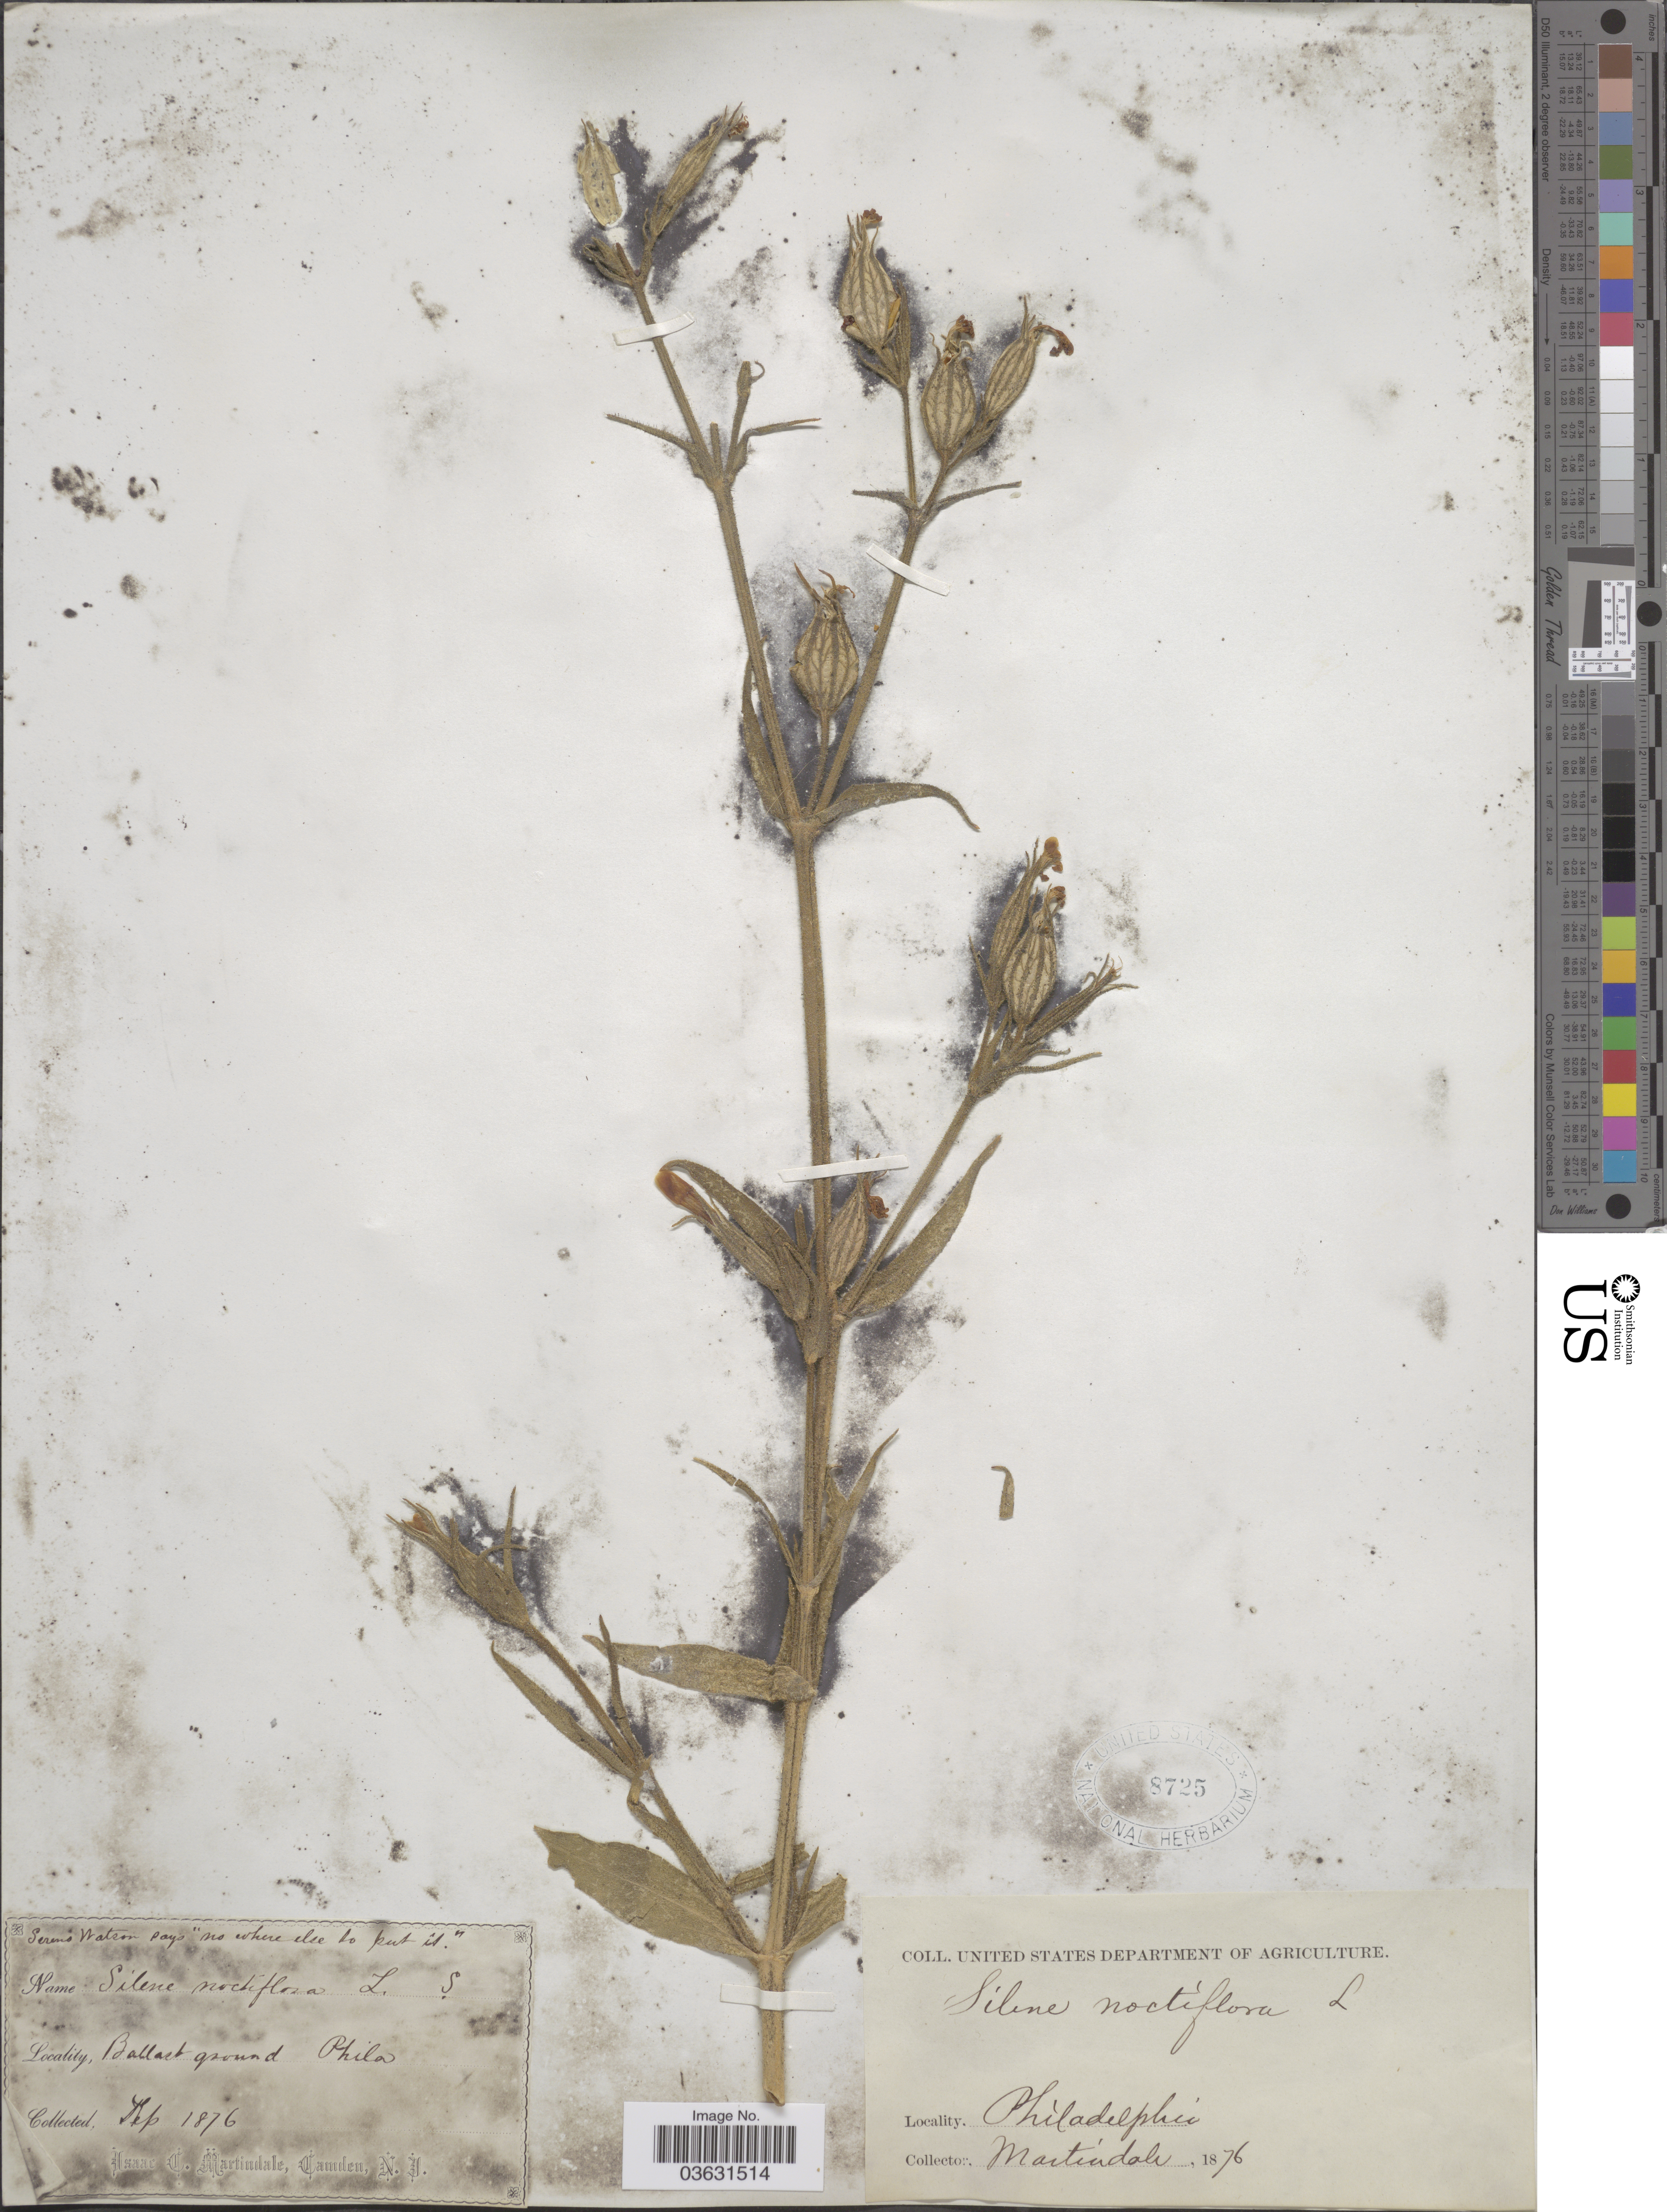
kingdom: Plantae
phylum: Tracheophyta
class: Magnoliopsida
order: Caryophyllales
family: Caryophyllaceae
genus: Silene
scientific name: Silene noctiflora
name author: L.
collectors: I. Martindale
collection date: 1876-02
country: United States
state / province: Pennsylvania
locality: Ballast ground, Phila.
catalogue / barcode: US 8725